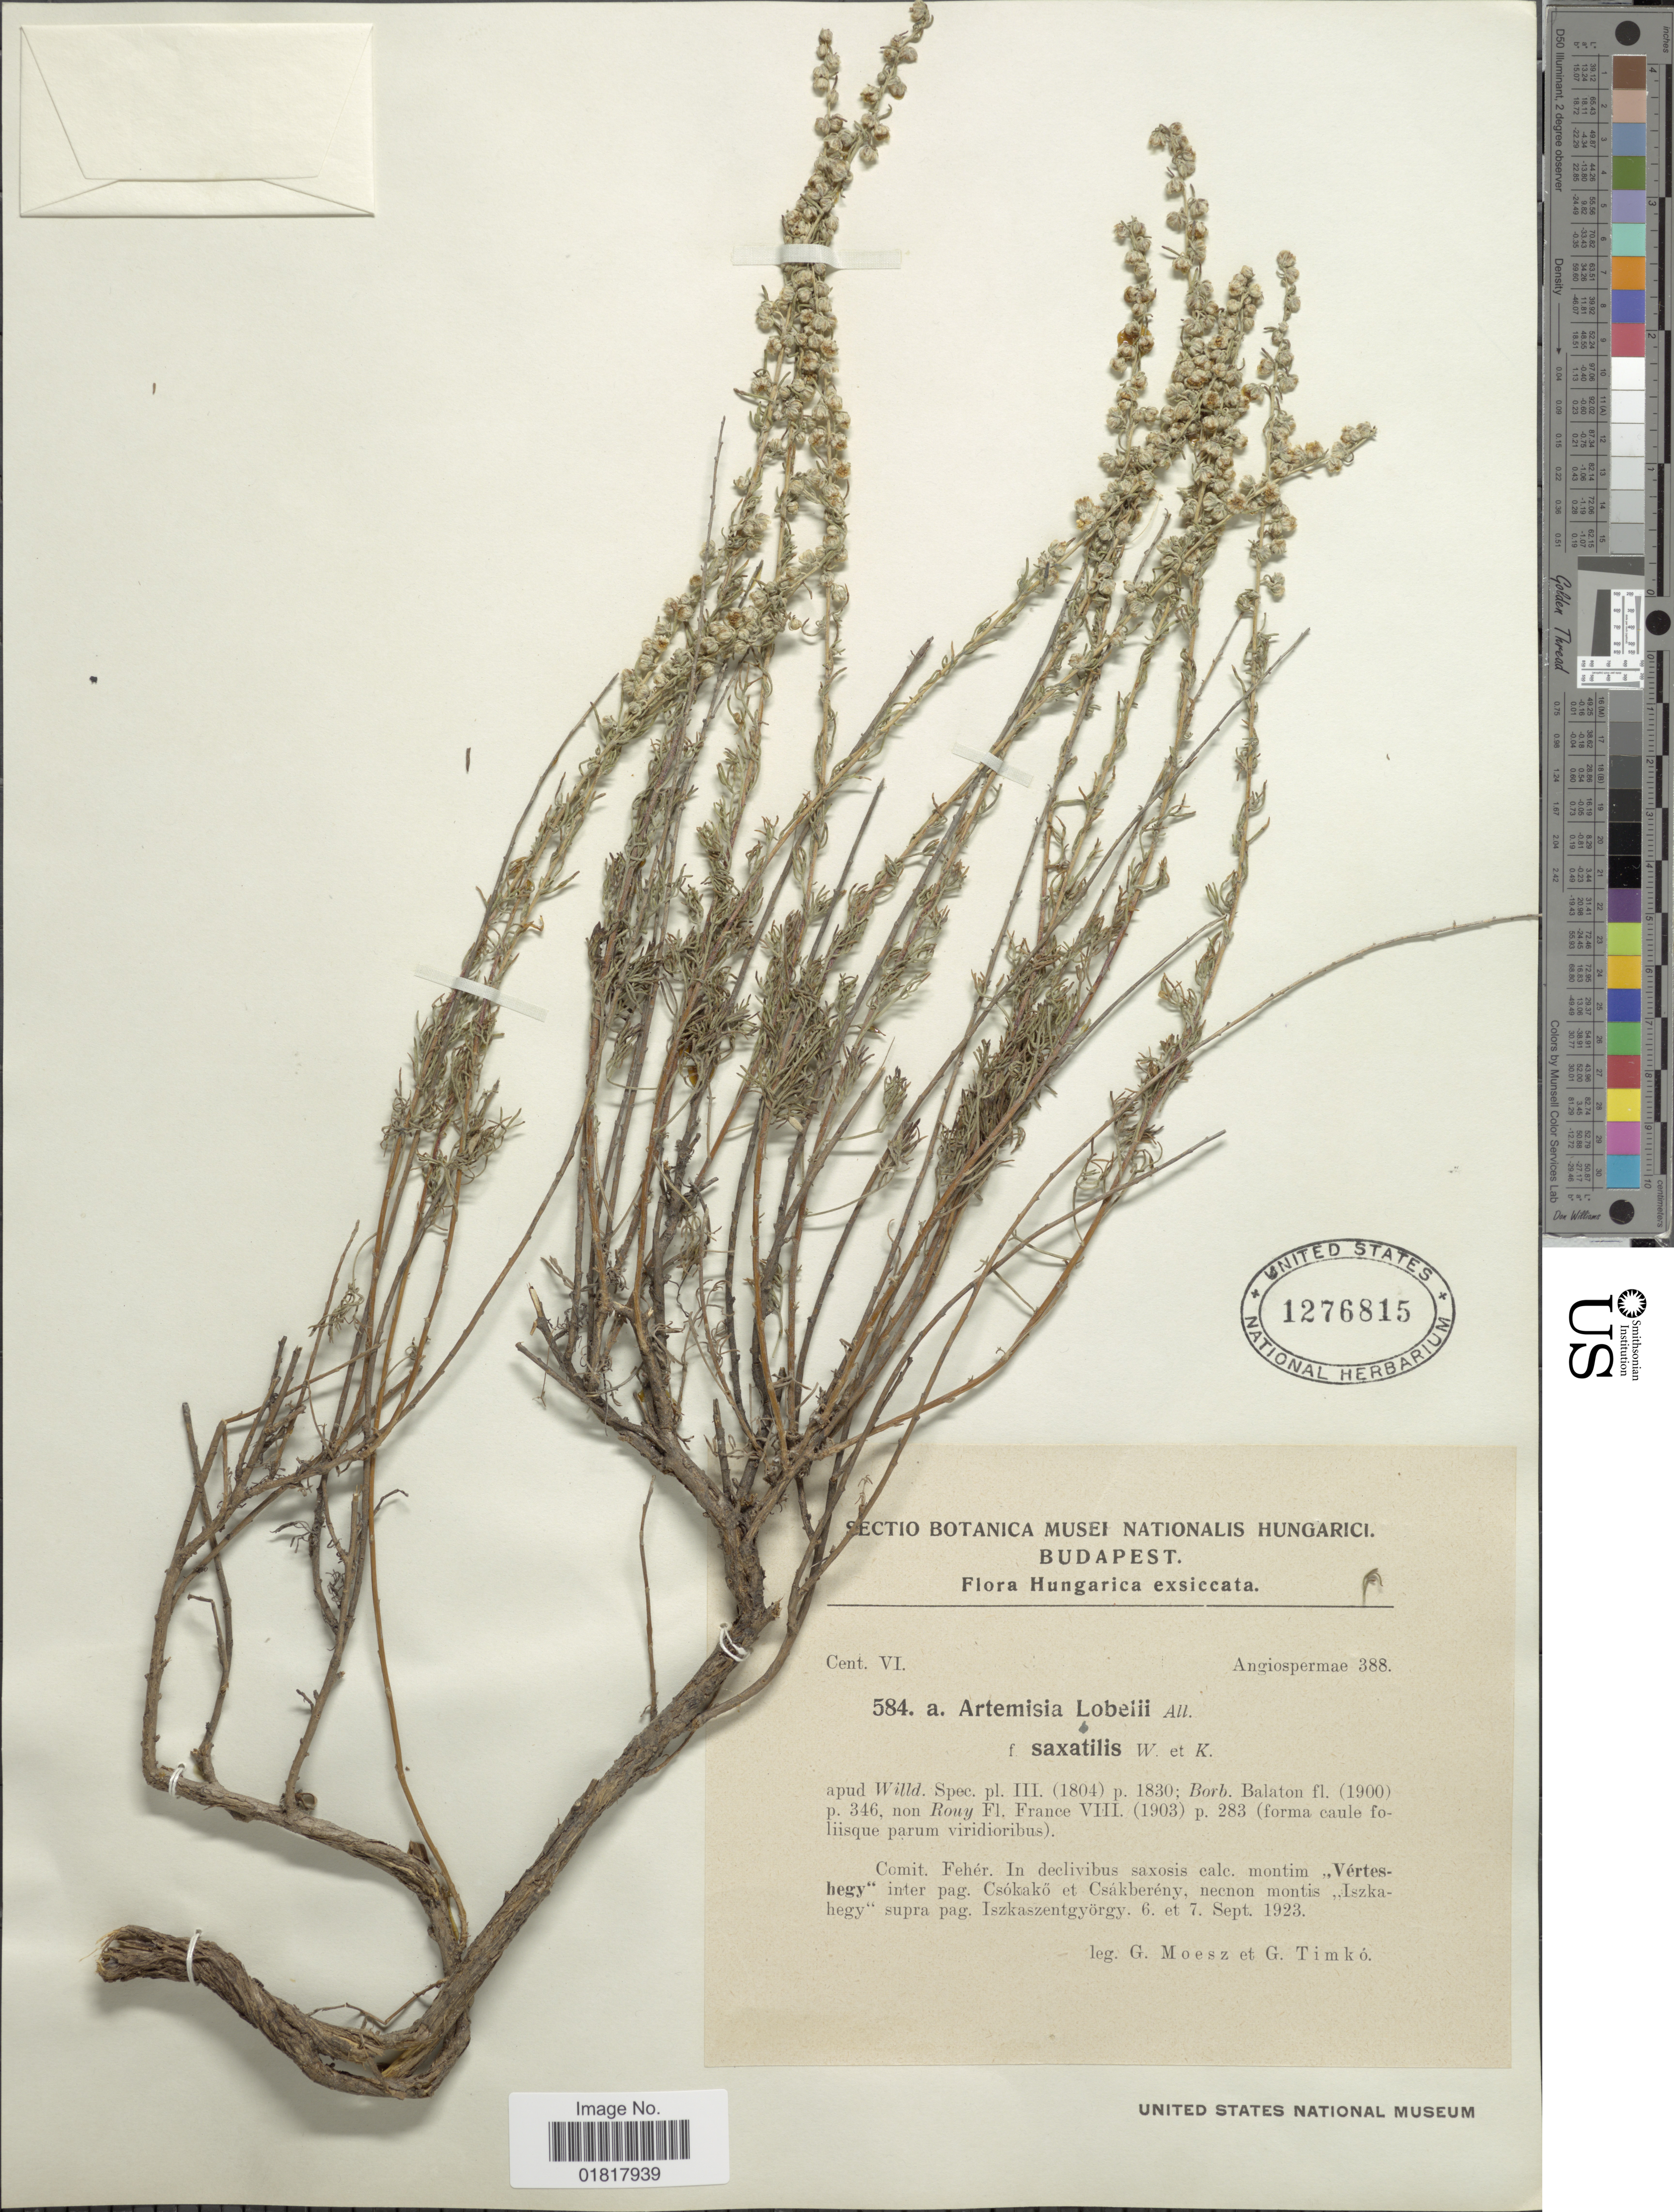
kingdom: Plantae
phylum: Tracheophyta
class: Magnoliopsida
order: Asterales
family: Asteraceae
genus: Artemisia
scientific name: Artemisia lobelii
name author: All.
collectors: G. Moesz & G. Timko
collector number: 584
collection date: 1923-09-06/1923-09-07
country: Hungary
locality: In declivibus saxisos cakcl, montim ,,Vérteshegy"inter pag. Csókakö et Csákberény, necnon montis ,,Iszahegy"supra pag. Iskaszentyyörgy [unsure placement]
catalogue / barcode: US 1276815